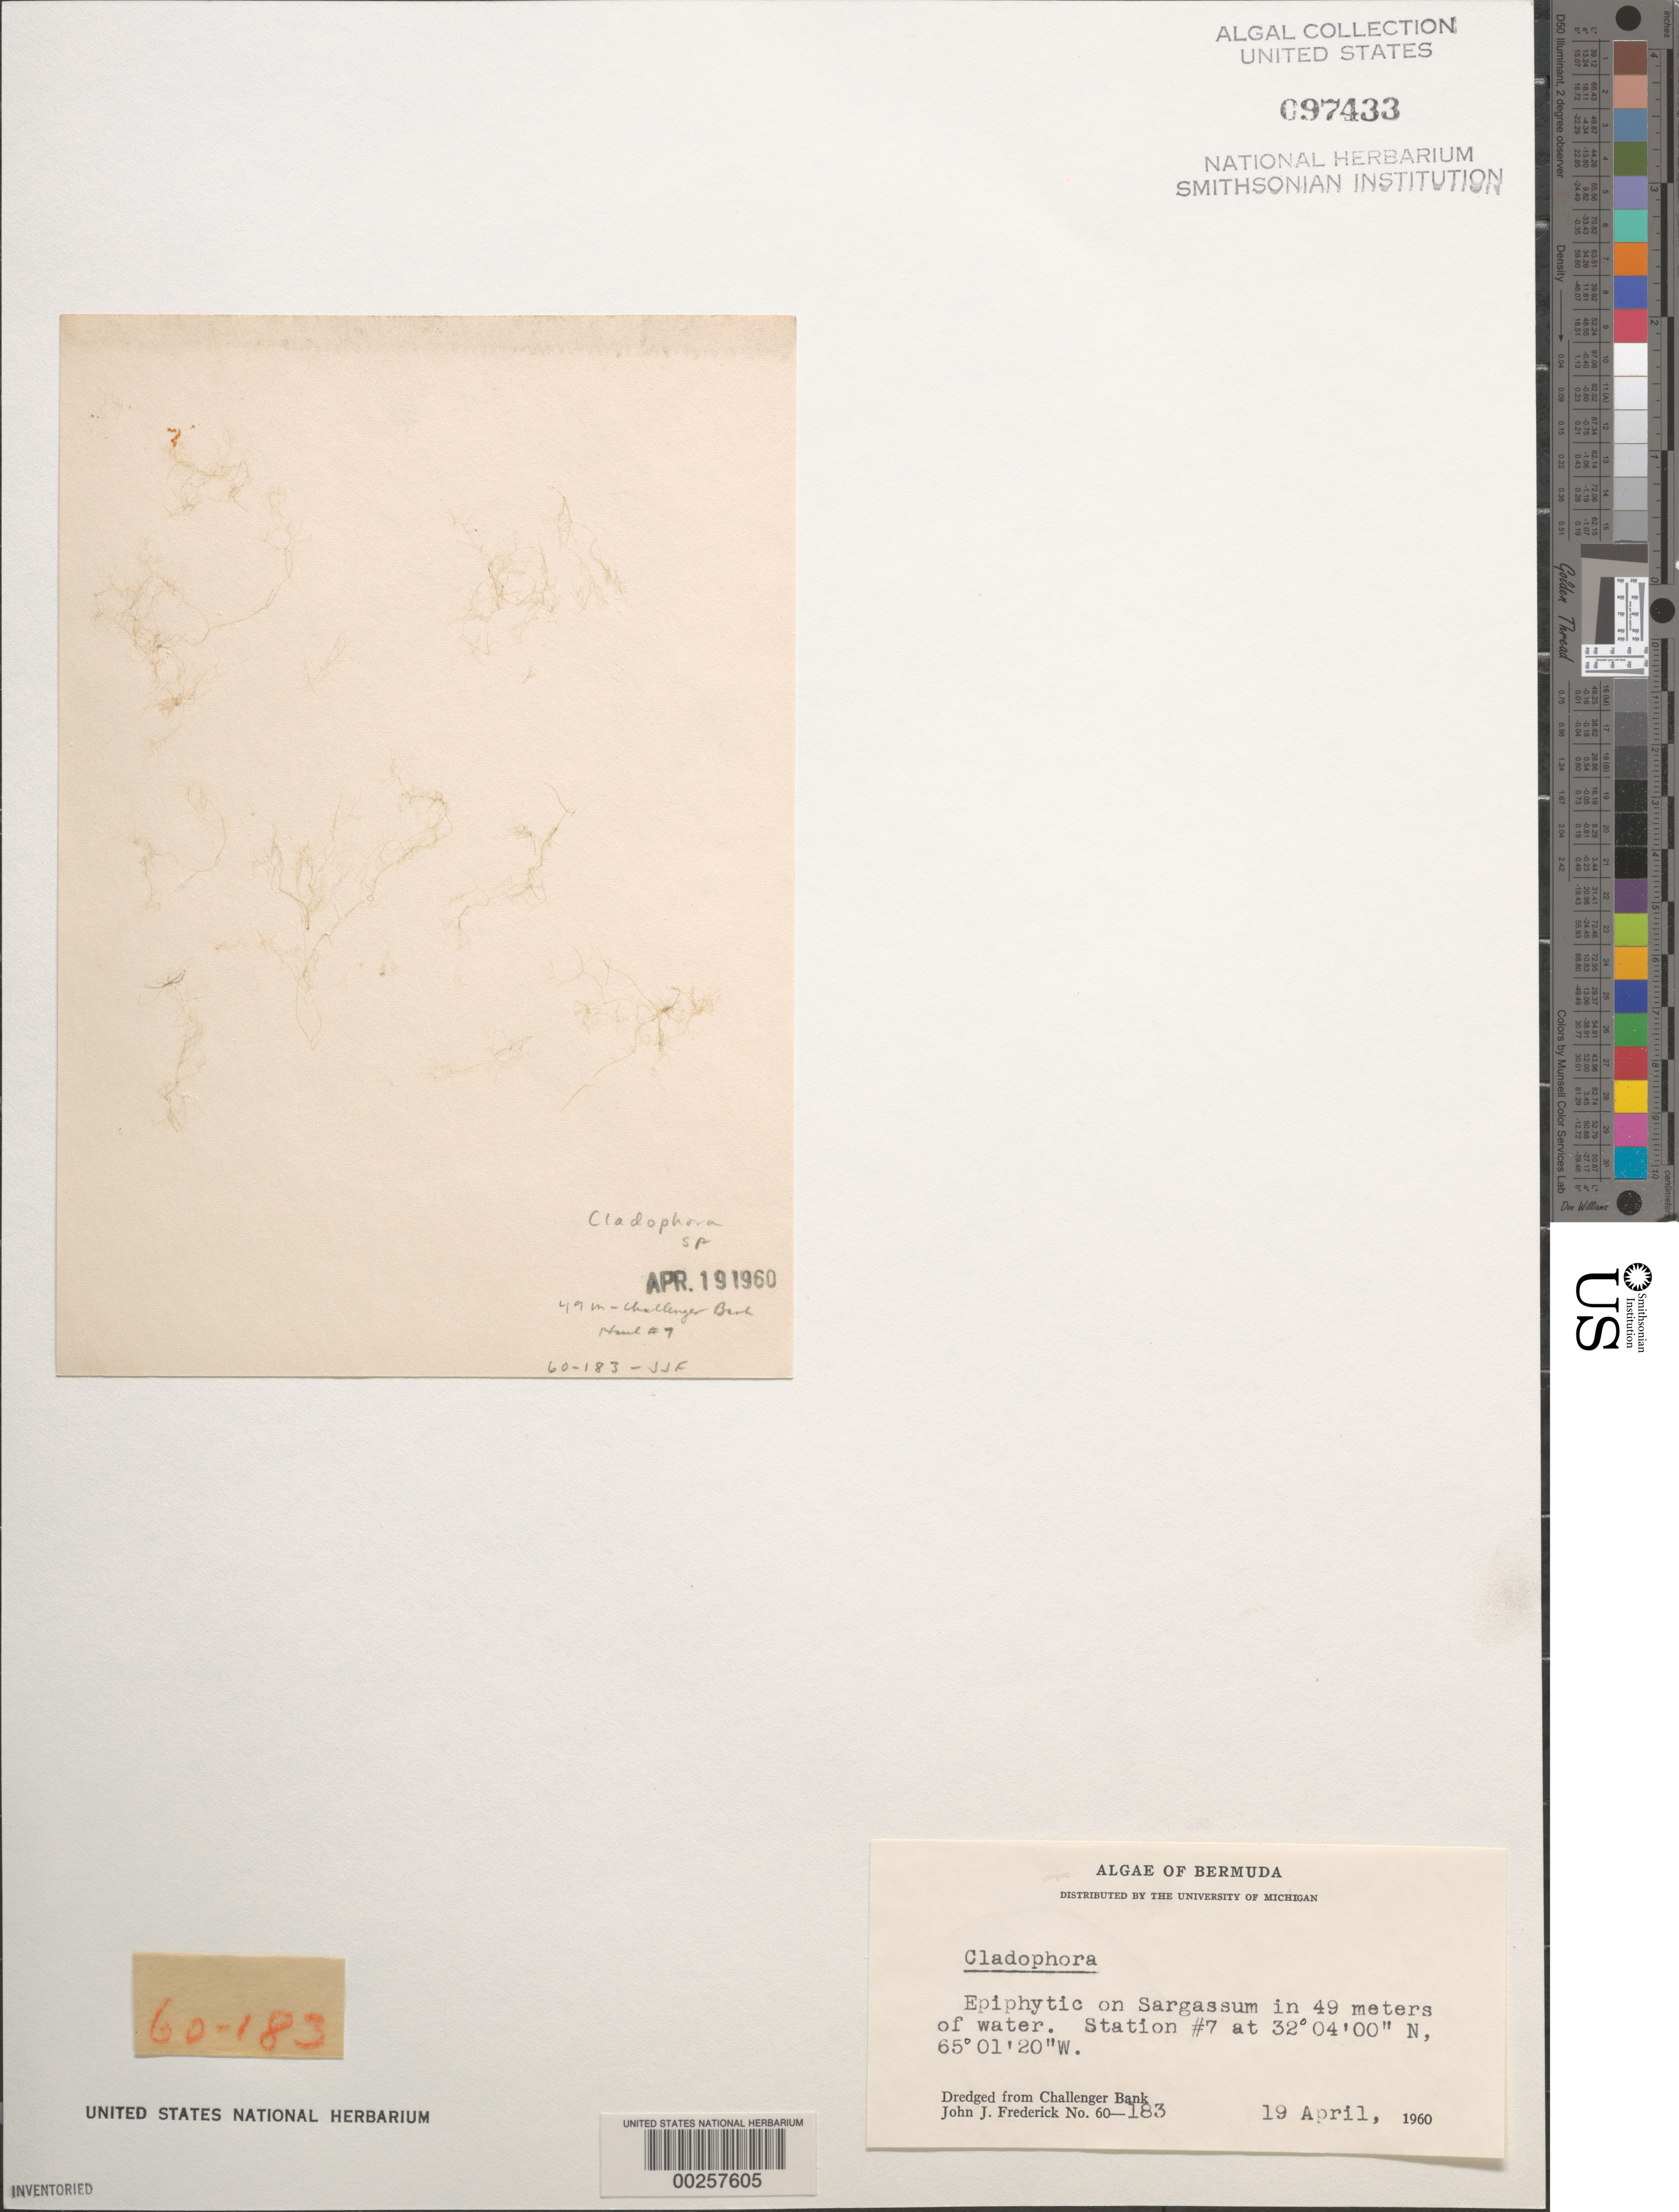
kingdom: Plantae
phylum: Chlorophyta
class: Ulvophyceae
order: Cladophorales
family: Cladophoraceae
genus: Cladophora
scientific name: Cladophora sp.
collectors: J. Frederick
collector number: JJF 60-183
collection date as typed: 19 Apr 1960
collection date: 1960-04-19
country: Bermuda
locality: Challenger Bank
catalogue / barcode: US 97433